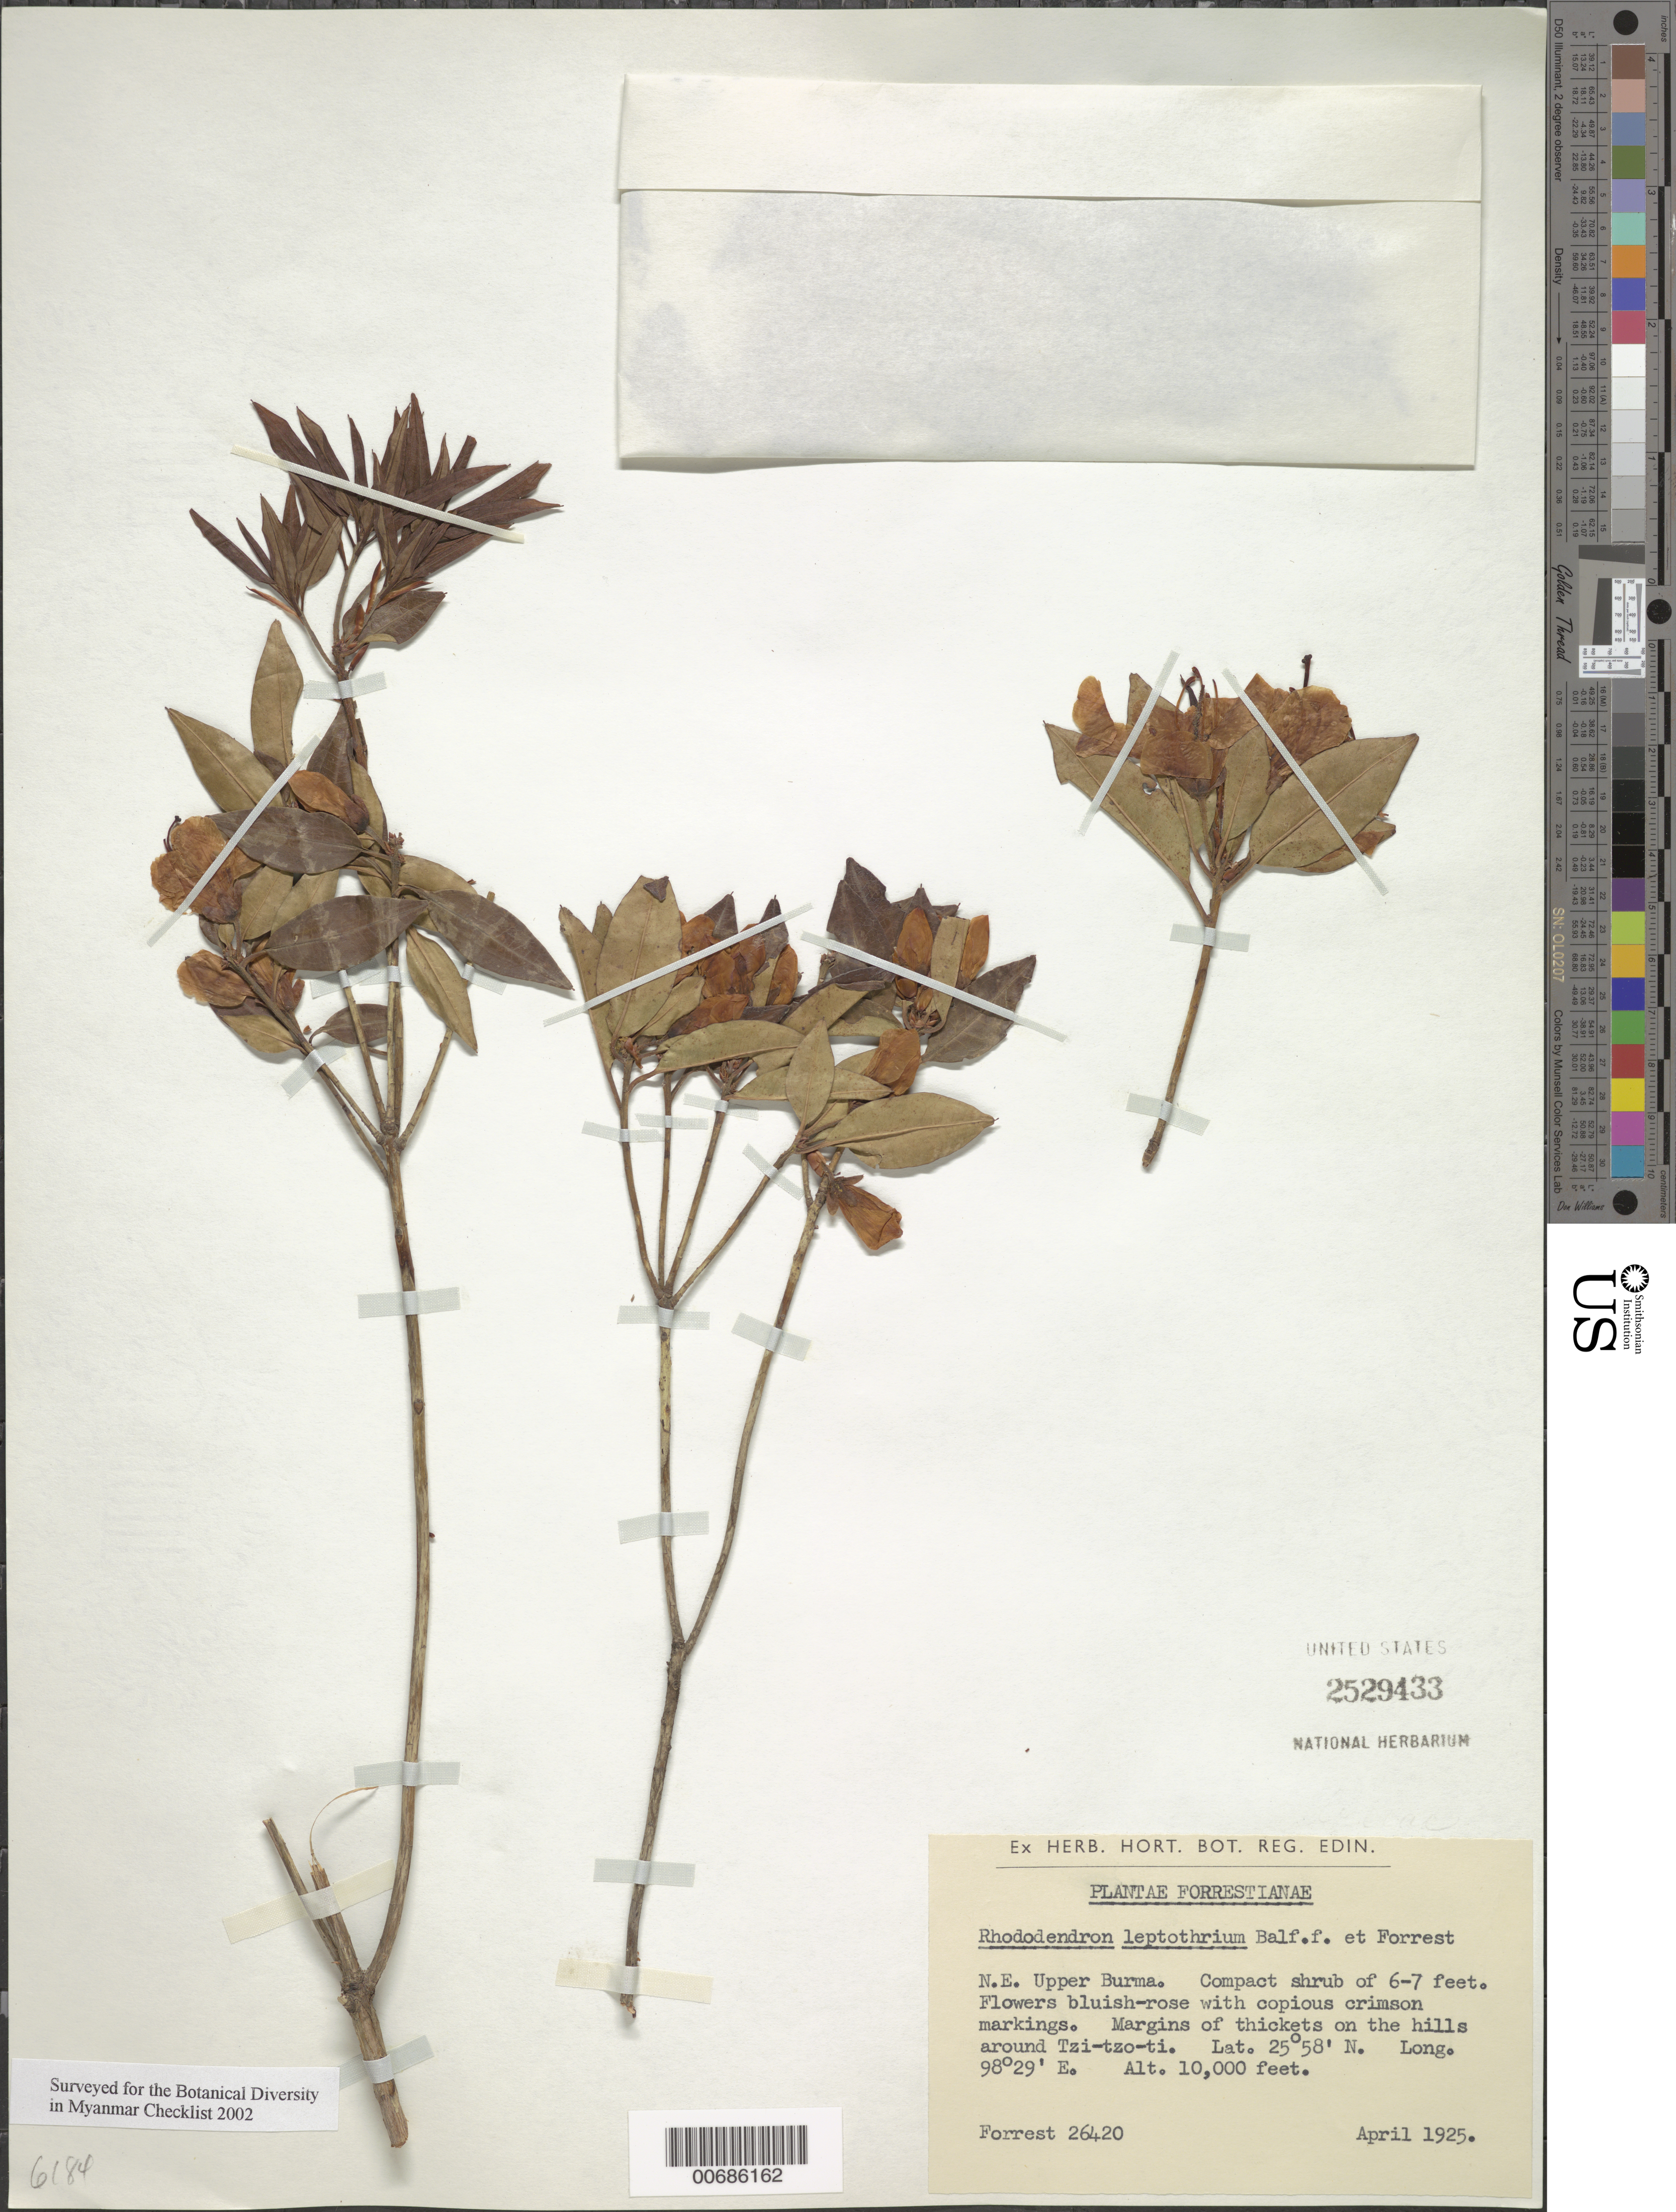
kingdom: Plantae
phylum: Tracheophyta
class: Magnoliopsida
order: Ericales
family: Ericaceae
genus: Rhododendron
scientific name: Rhododendron leptothrium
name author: Balf. f. & Forrest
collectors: G. Forrest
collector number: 26420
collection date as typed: Apr 1925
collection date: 1925-04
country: Myanmar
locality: Tzi-tzo-ti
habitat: Margins of thickets on hills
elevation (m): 3048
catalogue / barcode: US 2529433